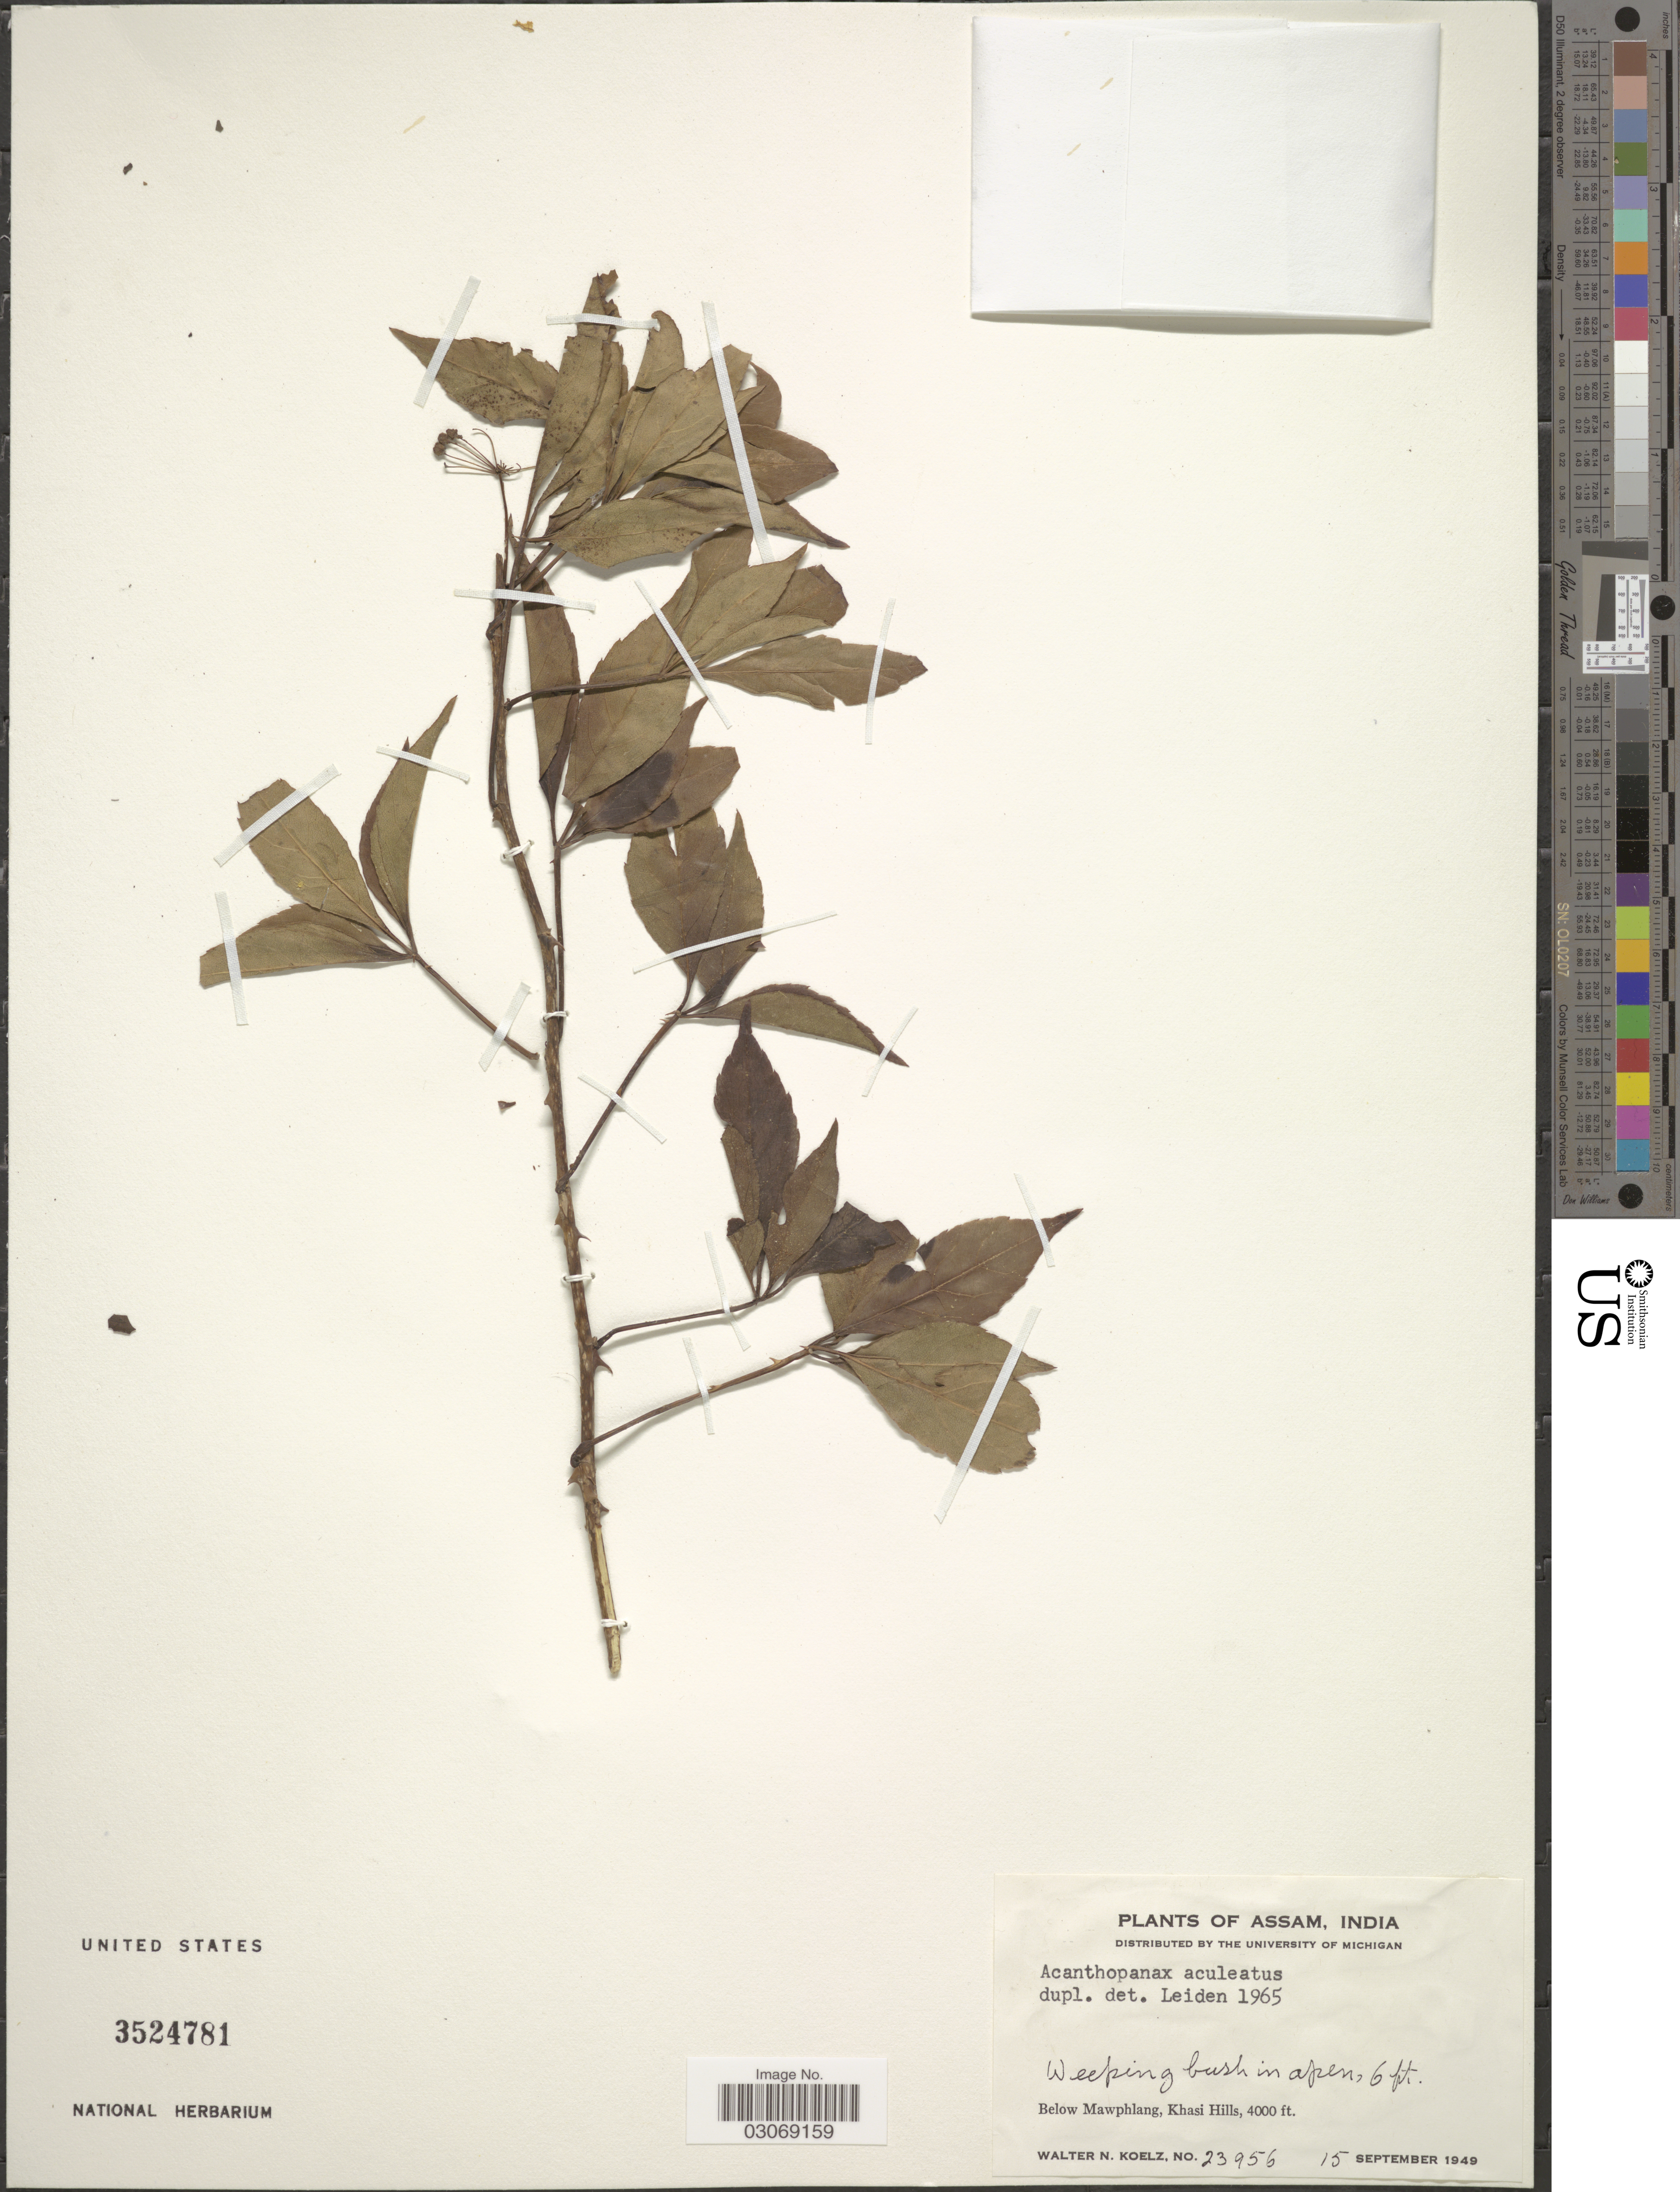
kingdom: Plantae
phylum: Tracheophyta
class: Magnoliopsida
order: Apiales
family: Araliaceae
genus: Acanthopanax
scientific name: Acanthopanax aculeatus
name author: (Aiton) Witte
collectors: W. N. Koelz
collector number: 23956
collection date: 1949-09-15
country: India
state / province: Meghalaya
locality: Below Mawphlang, Khasi Hills.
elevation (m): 1219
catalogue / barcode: US 3524781